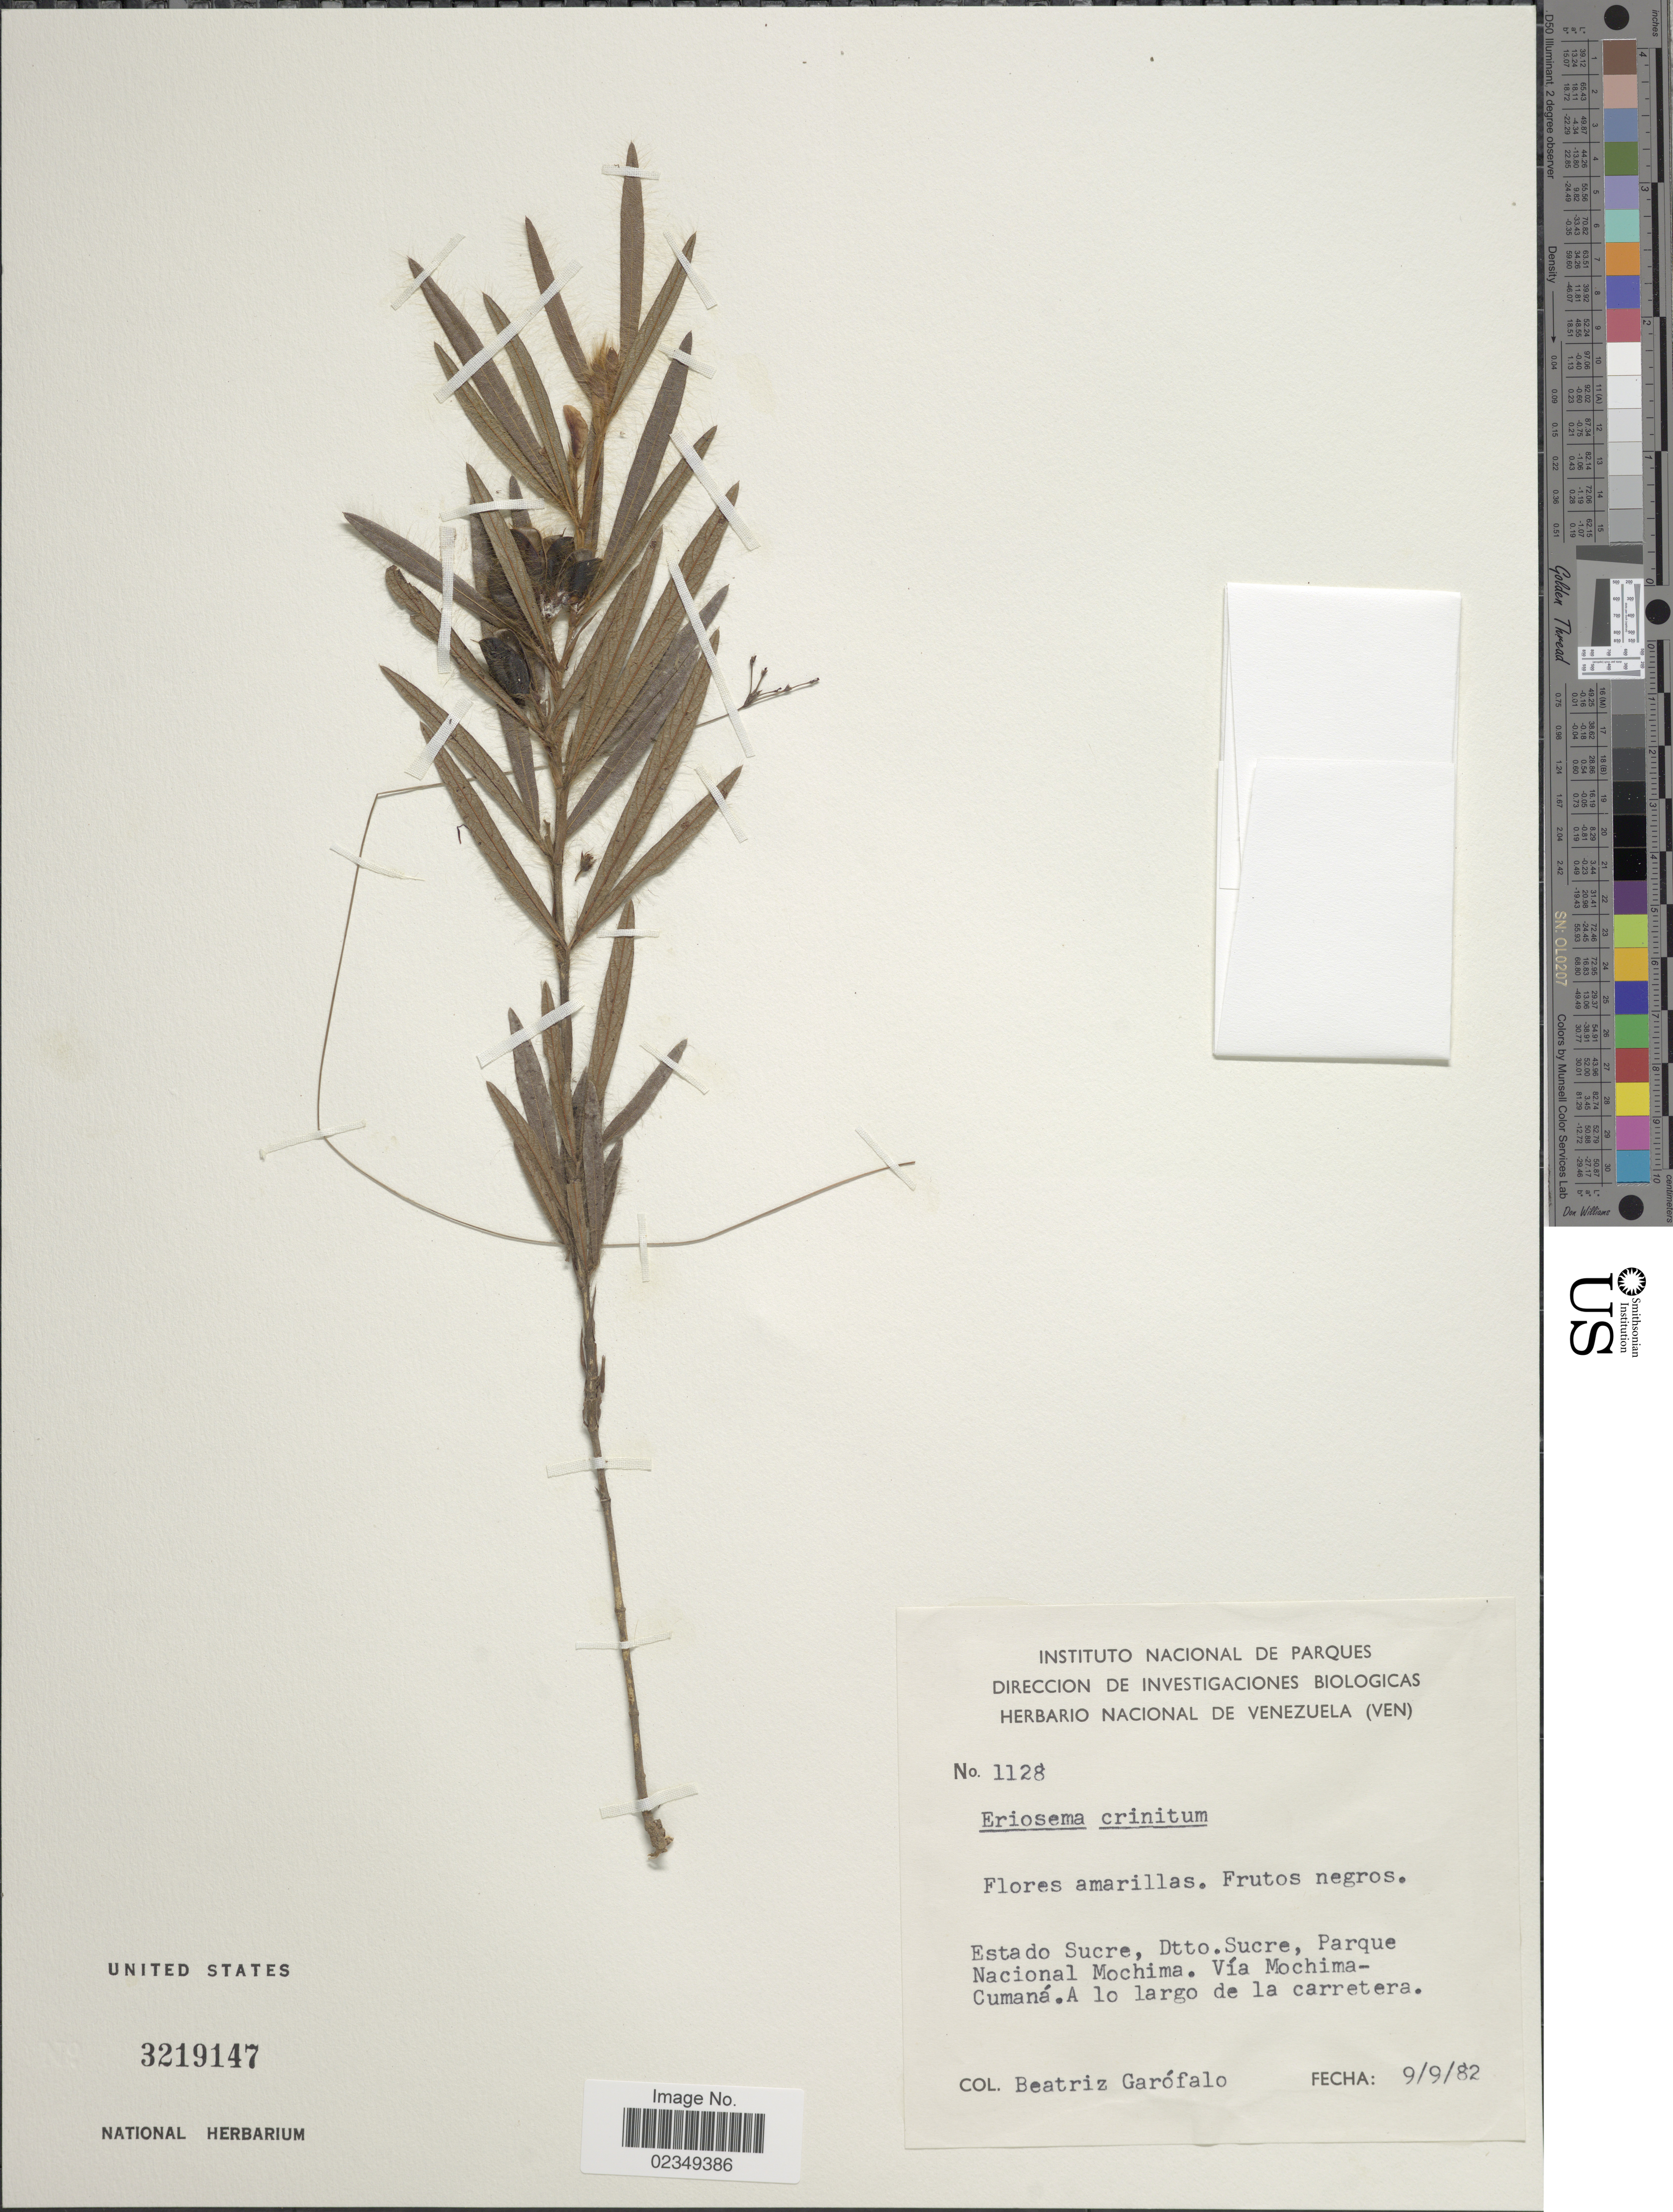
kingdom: Plantae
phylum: Tracheophyta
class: Magnoliopsida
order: Fabales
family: Fabaceae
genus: Eriosema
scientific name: Eriosema crinitum var. crinitum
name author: (Kunth) G. Don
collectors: B. Garofalo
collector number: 1128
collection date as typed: Transcribed d/m/y: 9/9/82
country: Venezuela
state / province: Sucre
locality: Dtto. Sucre, Parque Nacional Mochima. Vía Mochima-Cumaná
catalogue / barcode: US 3219147